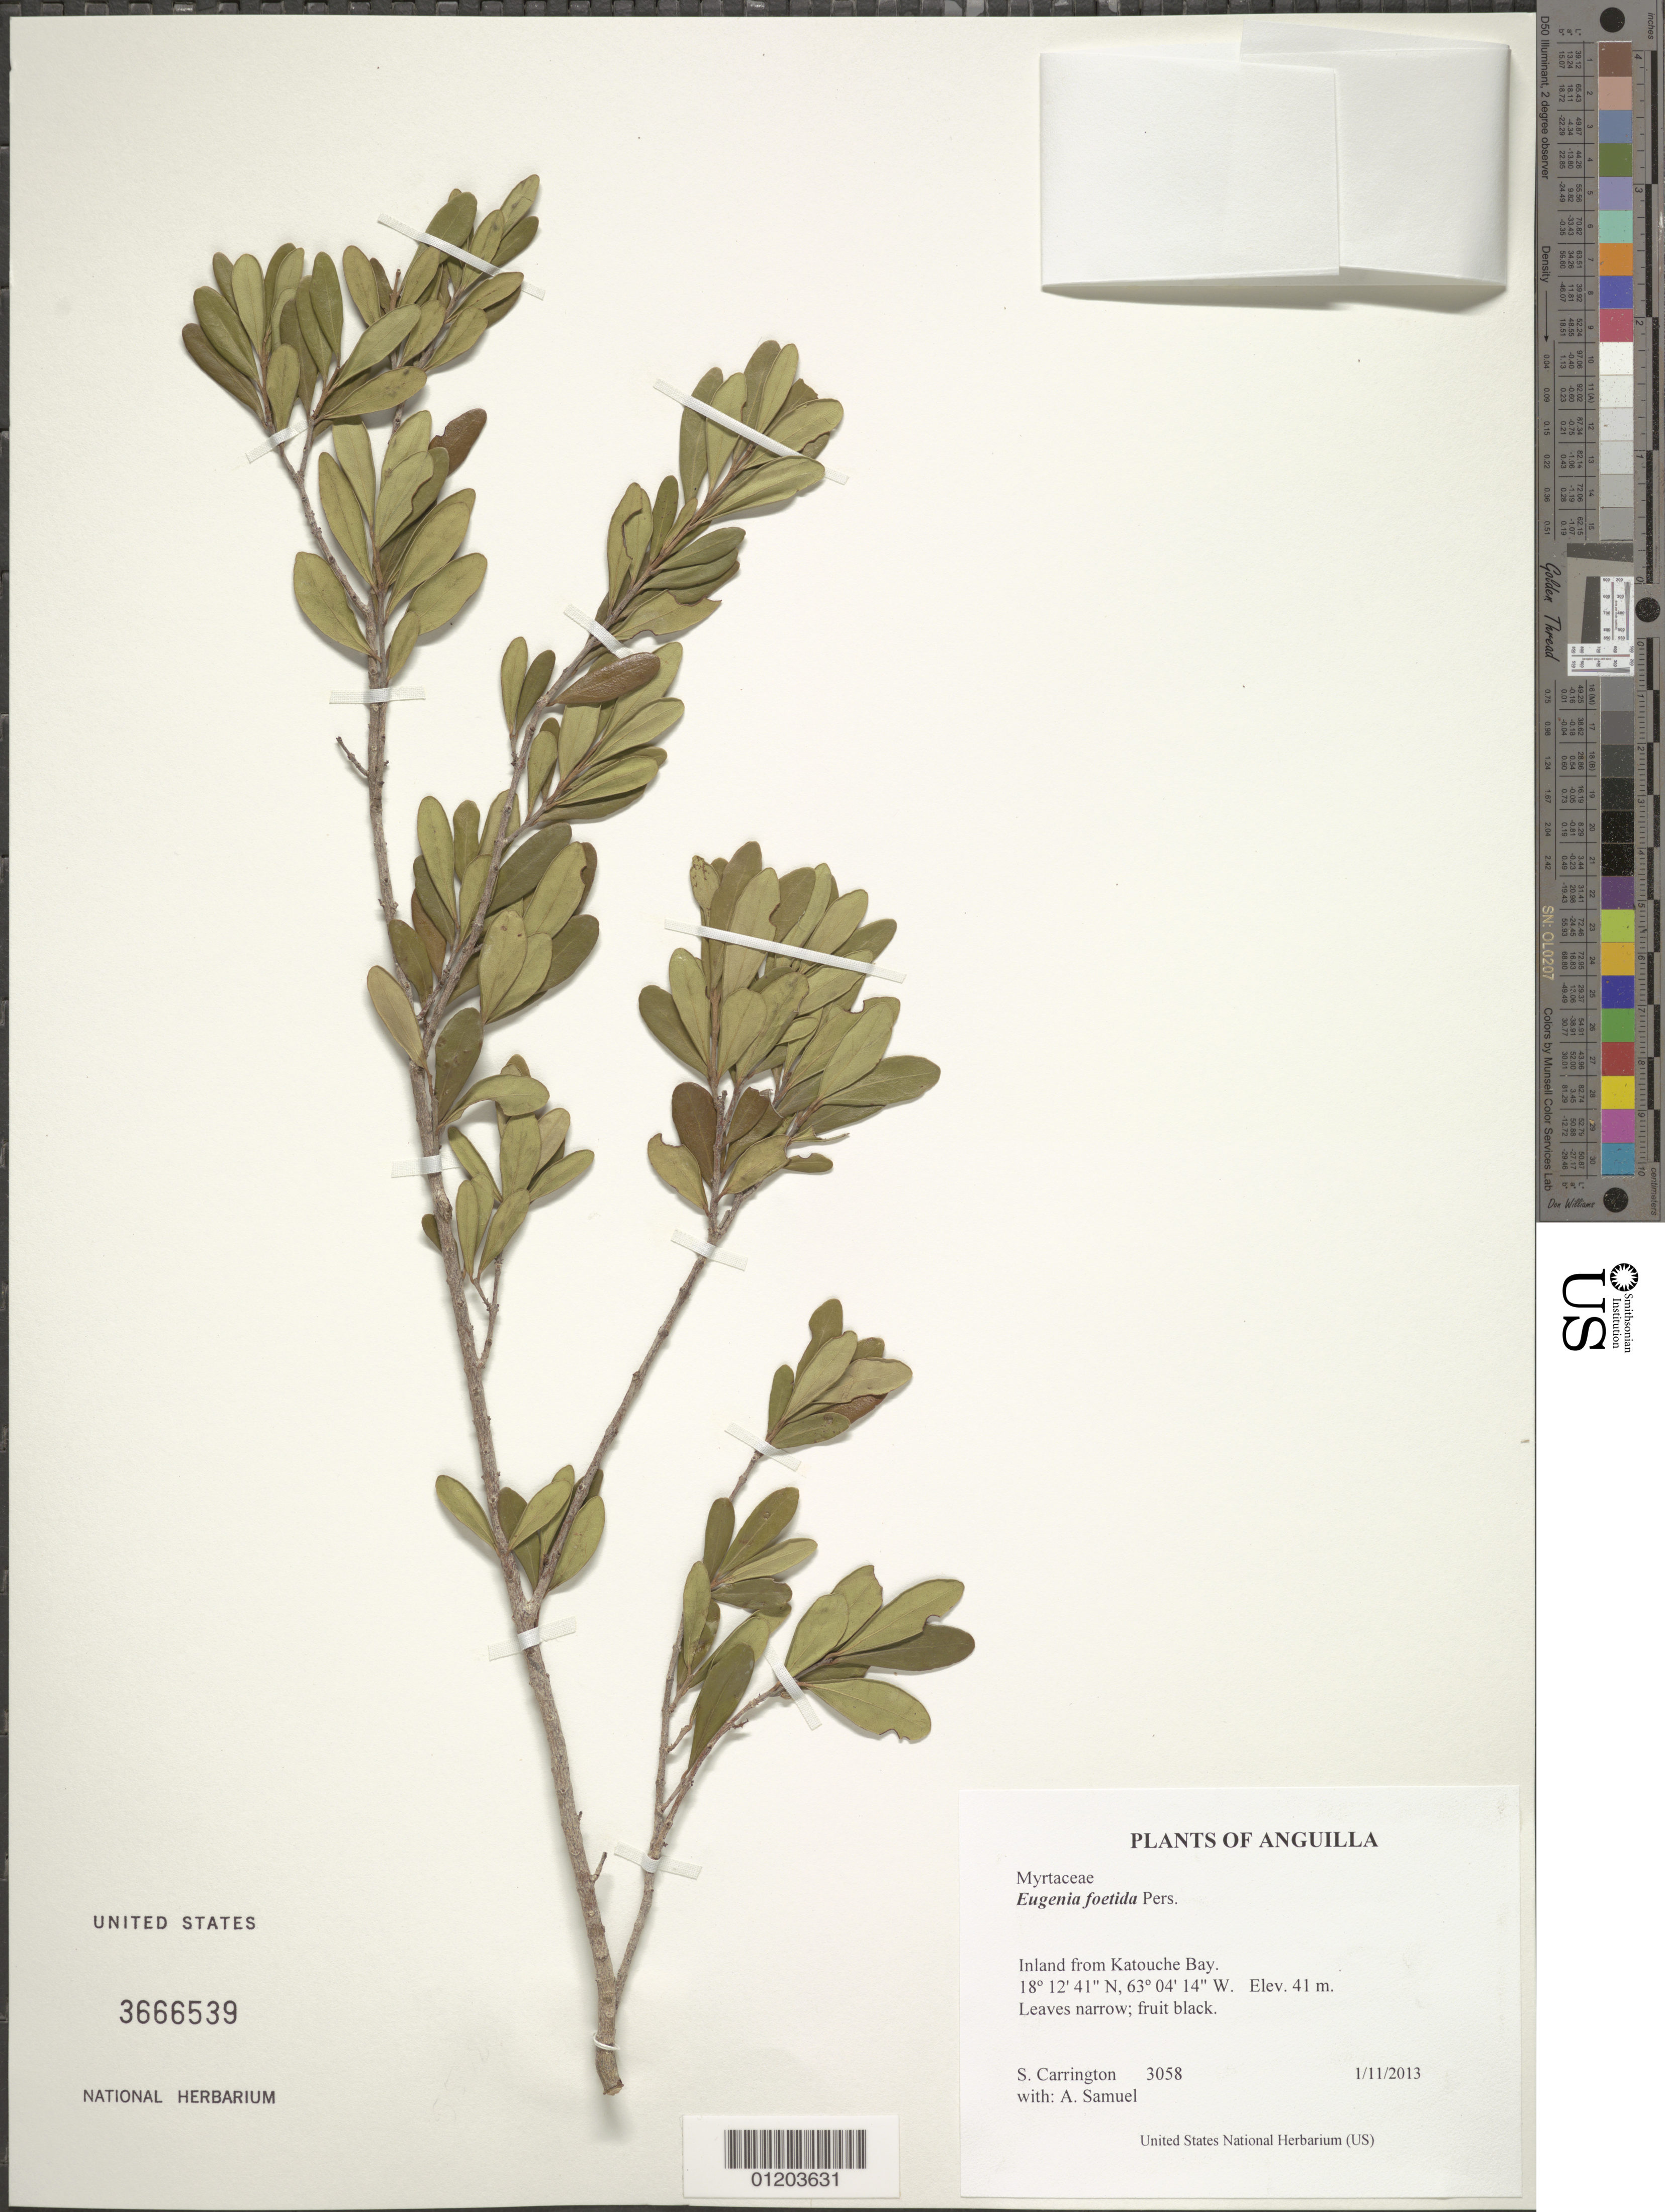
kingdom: Plantae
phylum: Tracheophyta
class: Magnoliopsida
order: Myrtales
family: Myrtaceae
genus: Eugenia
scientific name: Eugenia foetida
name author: Pers.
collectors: C. M. S. Carrington & A. Samuel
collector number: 3058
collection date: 2013-01-11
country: Anguilla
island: Anguilla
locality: Katouche Bay, inland.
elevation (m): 41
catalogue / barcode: US 3666539